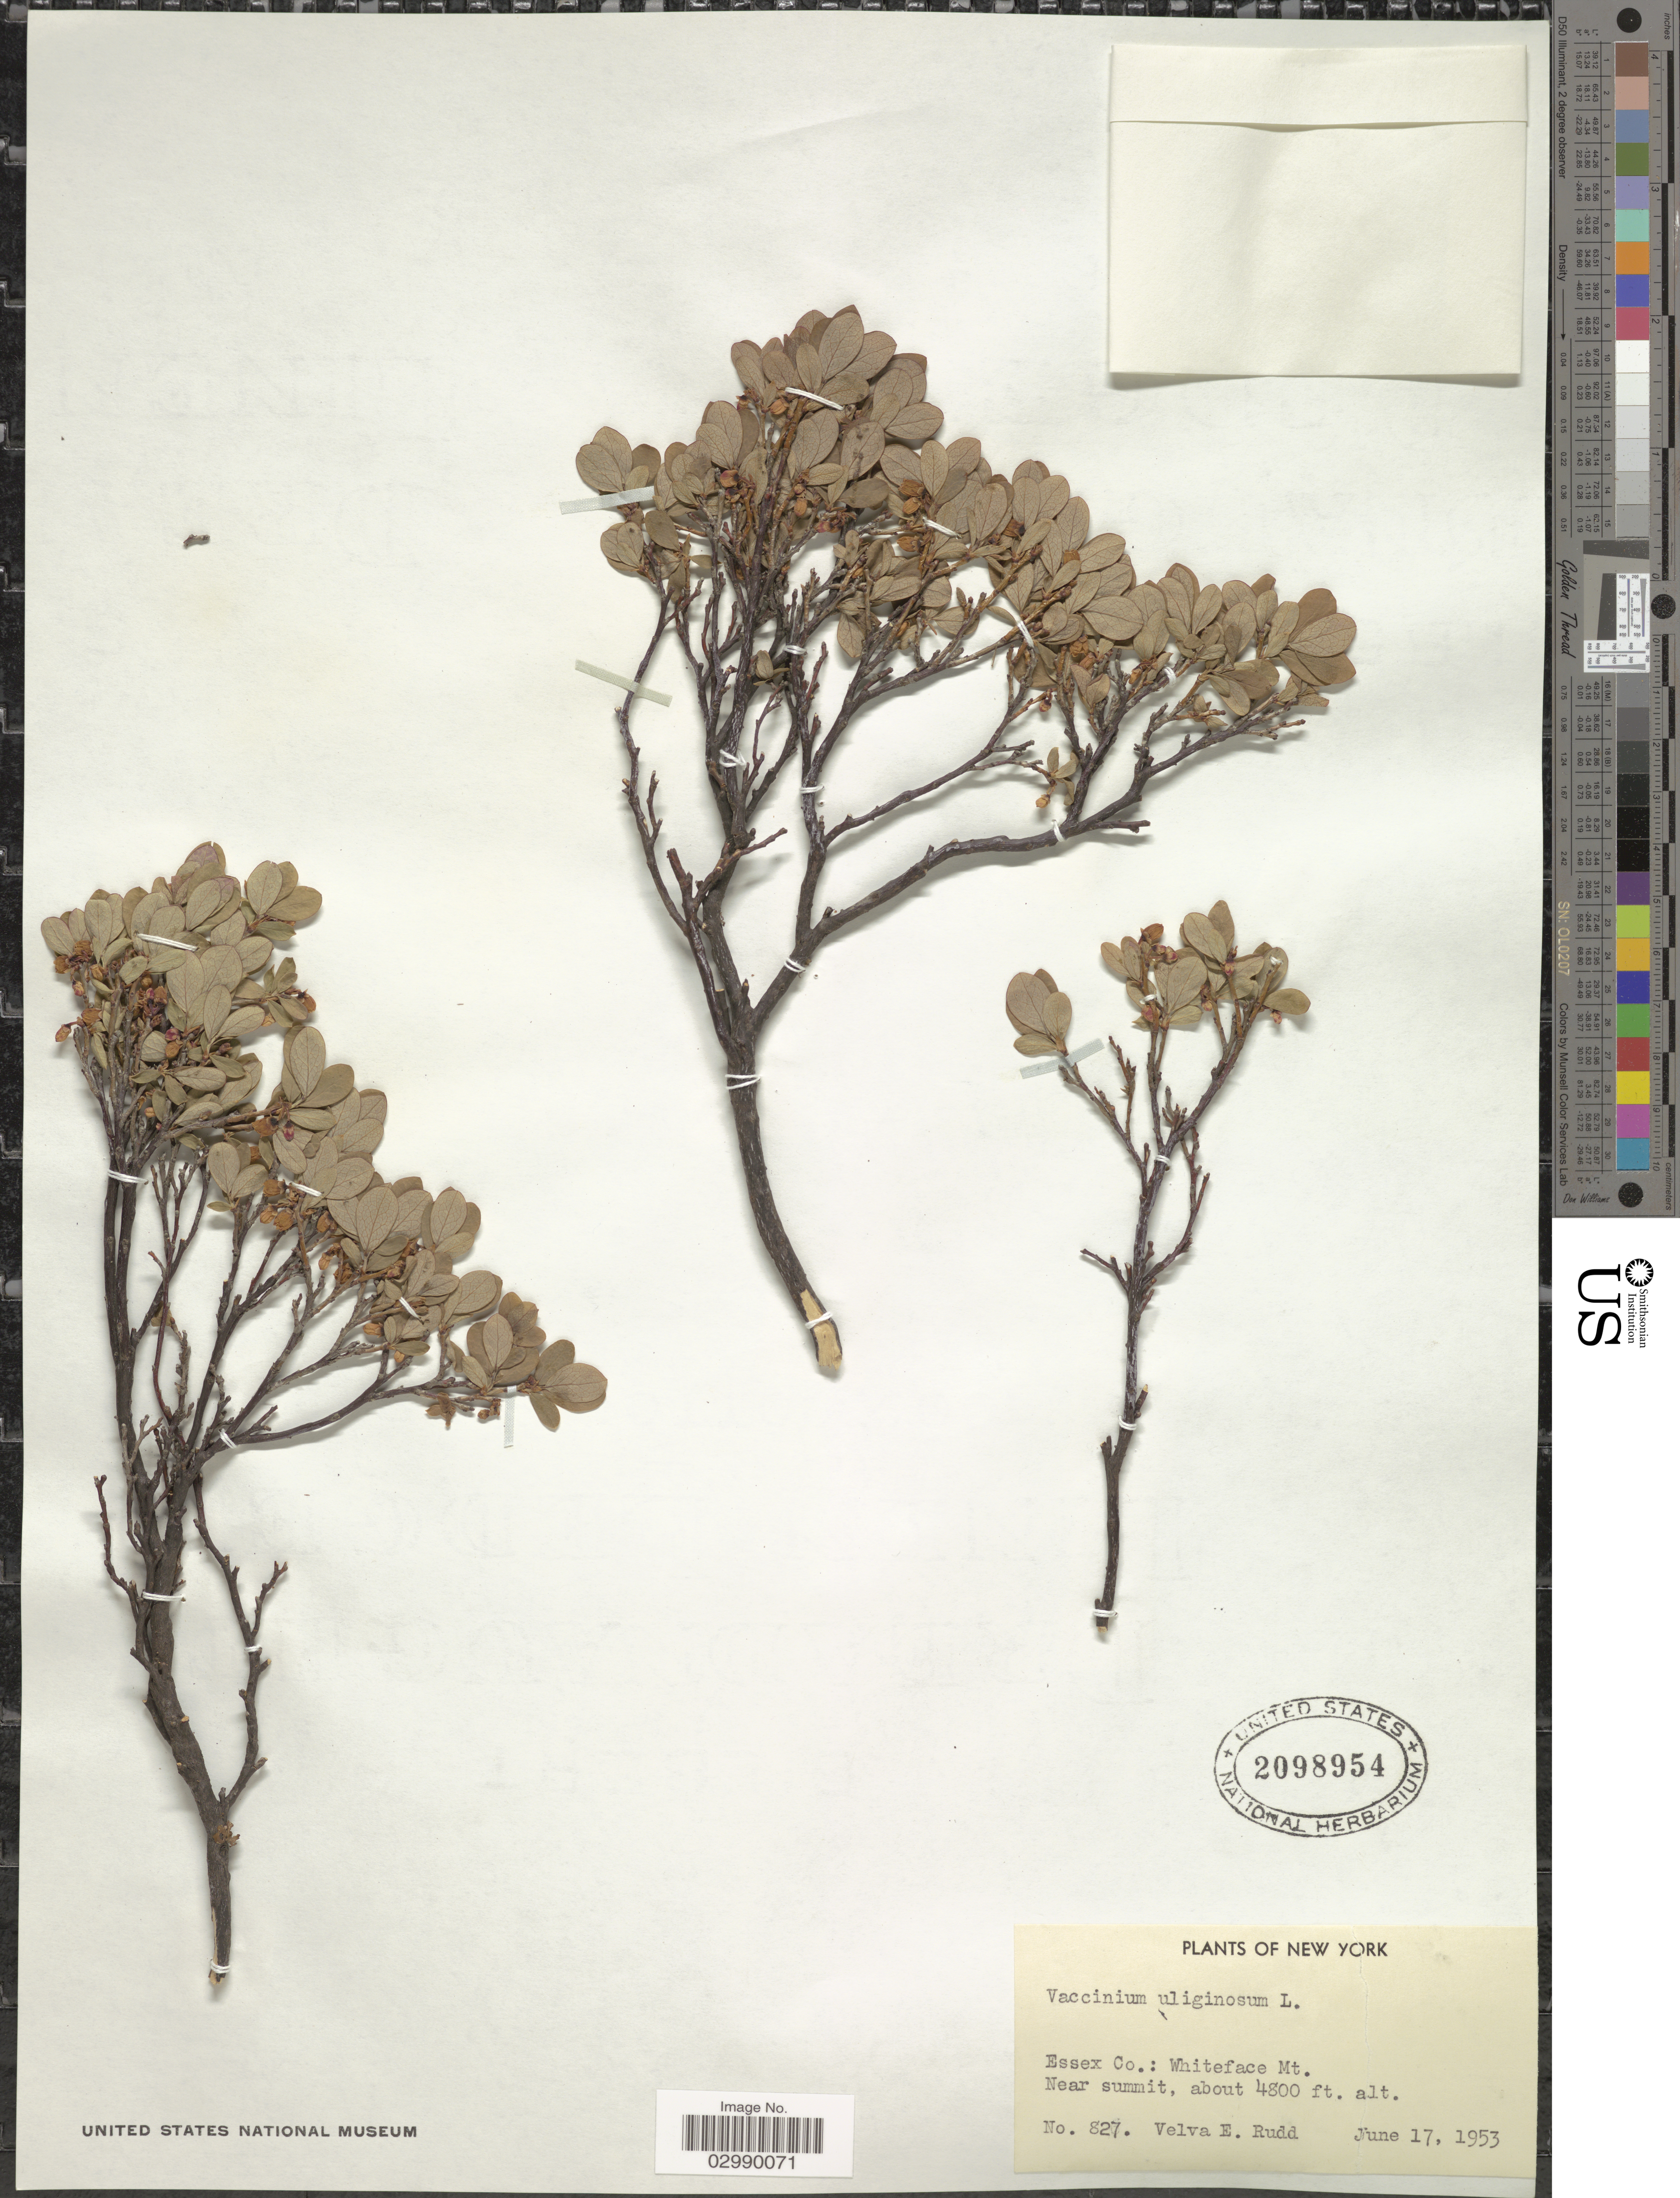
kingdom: Plantae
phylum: Tracheophyta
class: Magnoliopsida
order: Ericales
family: Ericaceae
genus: Vaccinium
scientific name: Vaccinium uliginosum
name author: L.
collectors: V. E. Rudd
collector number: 827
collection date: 1953-06-17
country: United States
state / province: New York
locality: Essex Co.: Whiteface Mt., Near summit.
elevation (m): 1463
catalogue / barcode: US 2098954